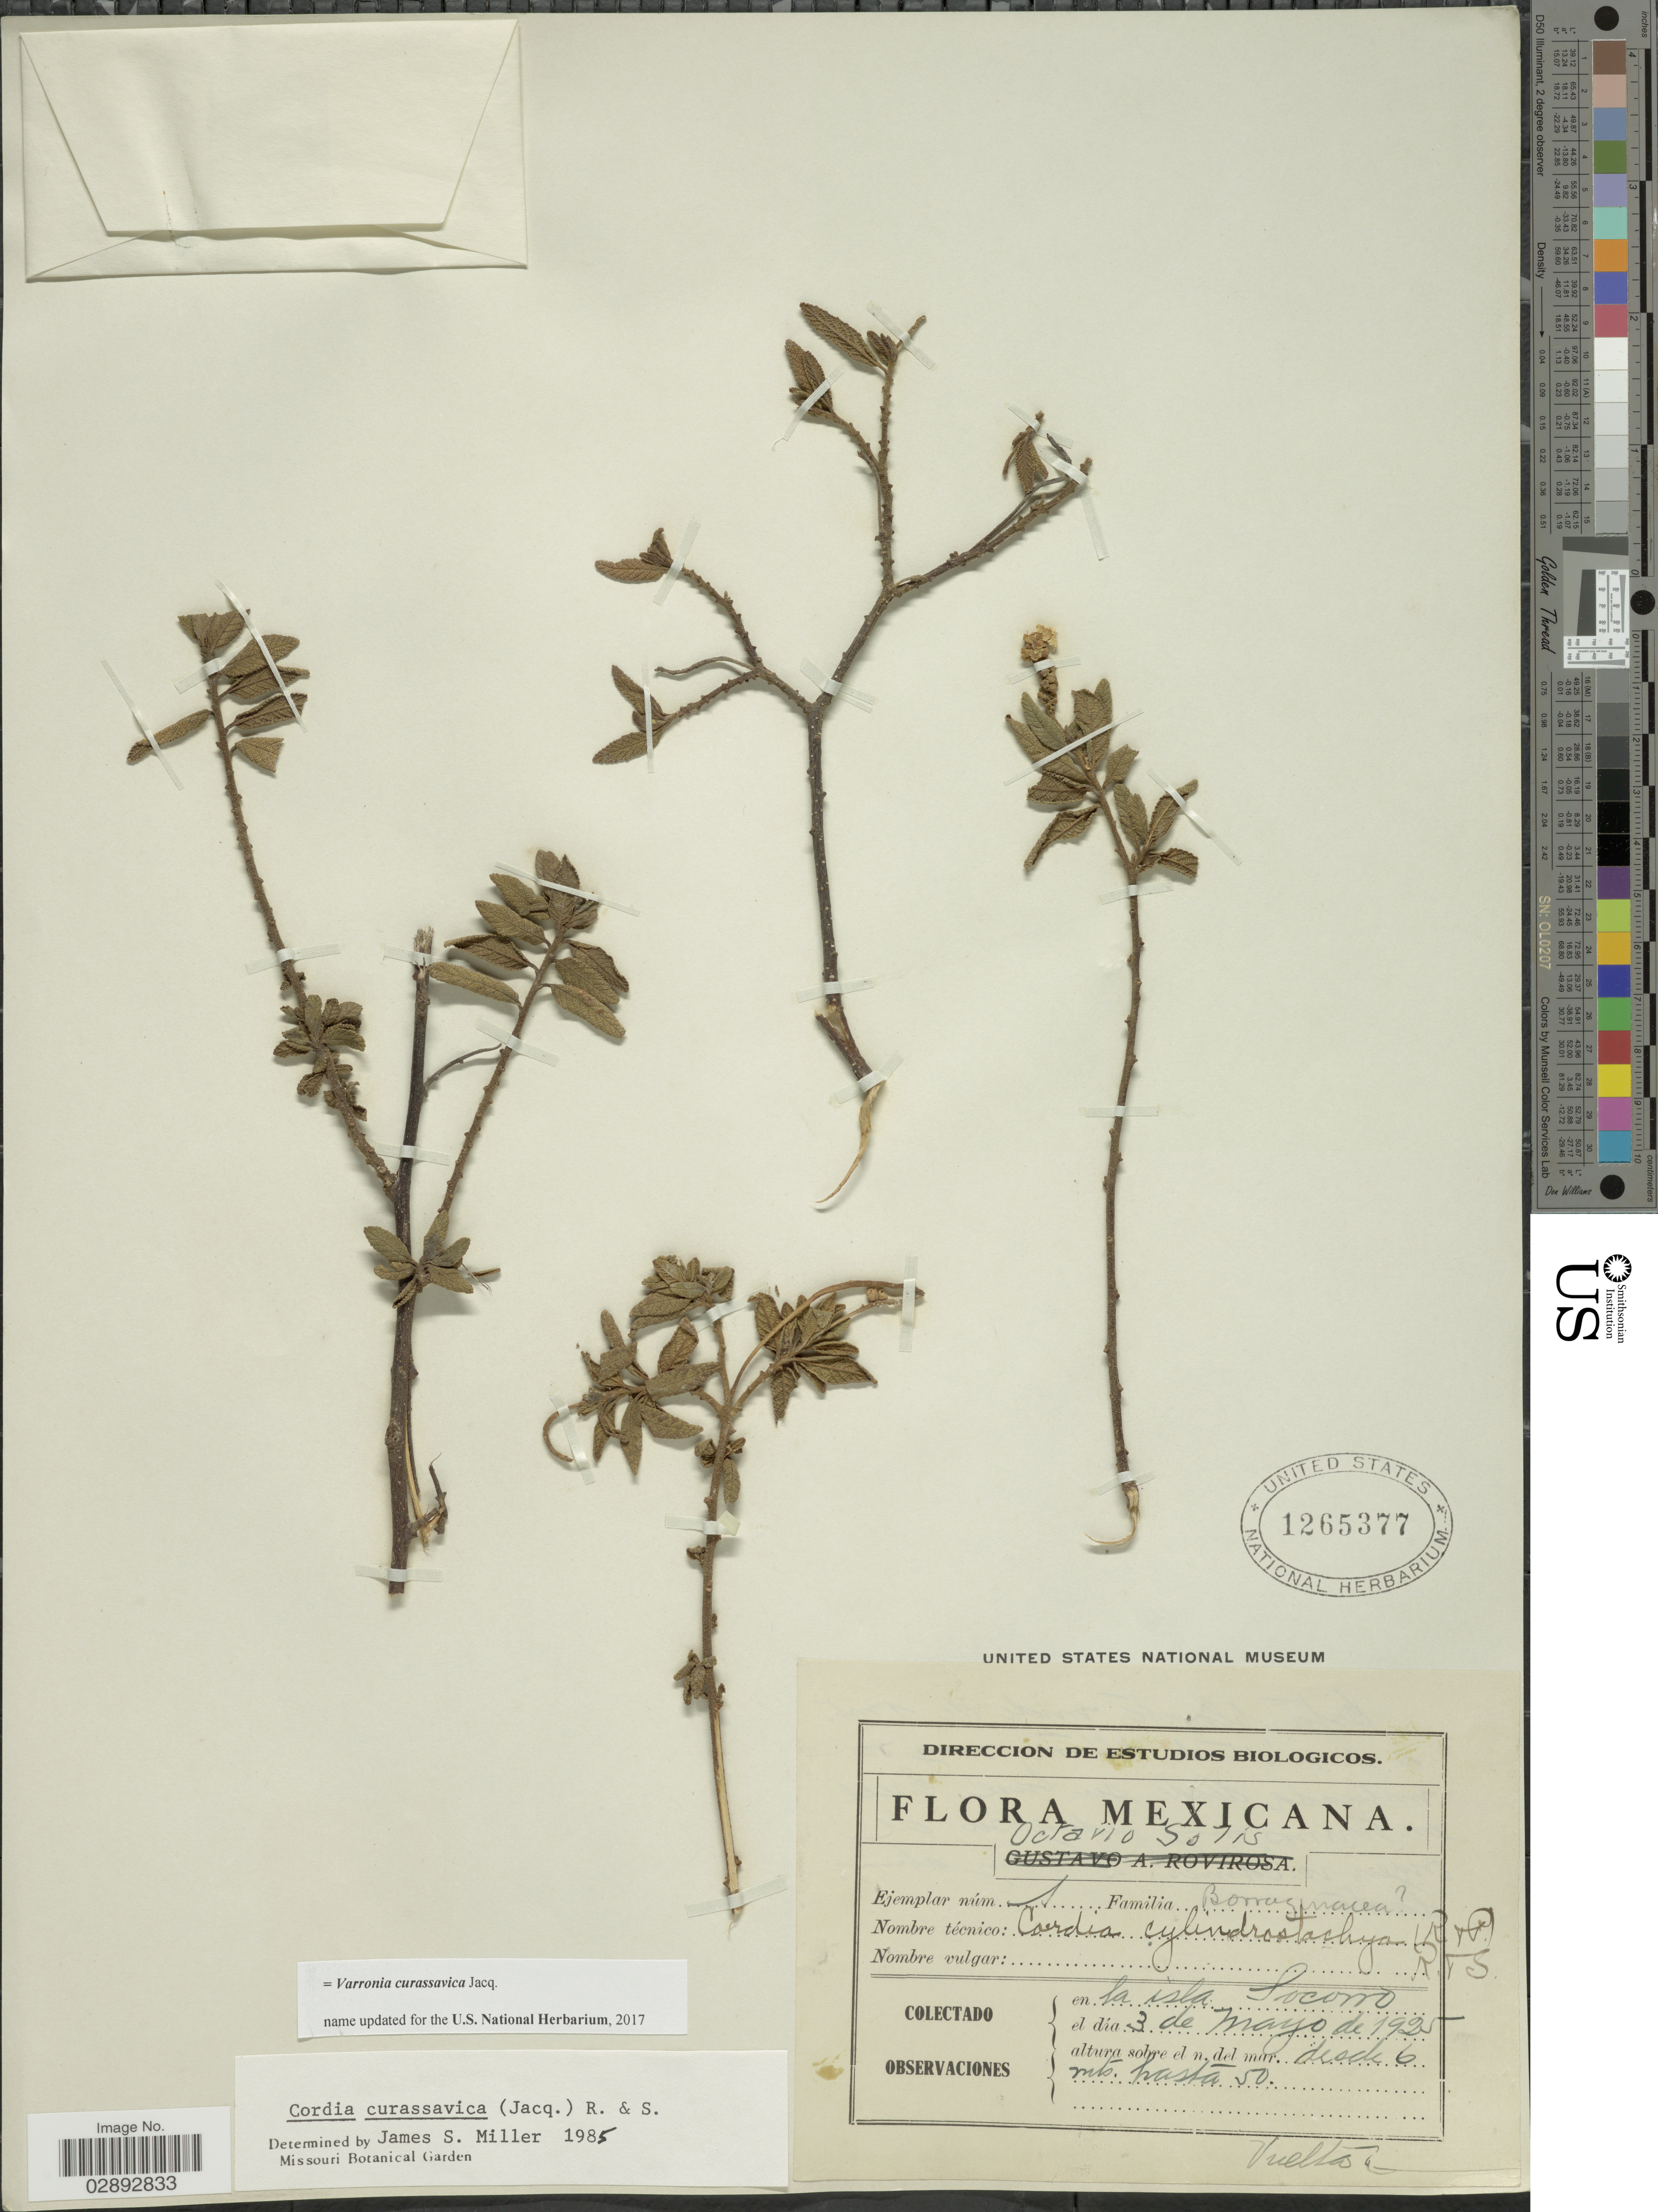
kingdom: Plantae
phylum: Tracheophyta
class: Magnoliopsida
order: Boraginales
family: Cordiaceae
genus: Varronia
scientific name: Varronia curassavica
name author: Jacq.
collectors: O. Solis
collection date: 1925-05-03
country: Mexico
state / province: Colima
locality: En la isla Socorro.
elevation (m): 50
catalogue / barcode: US 1265377